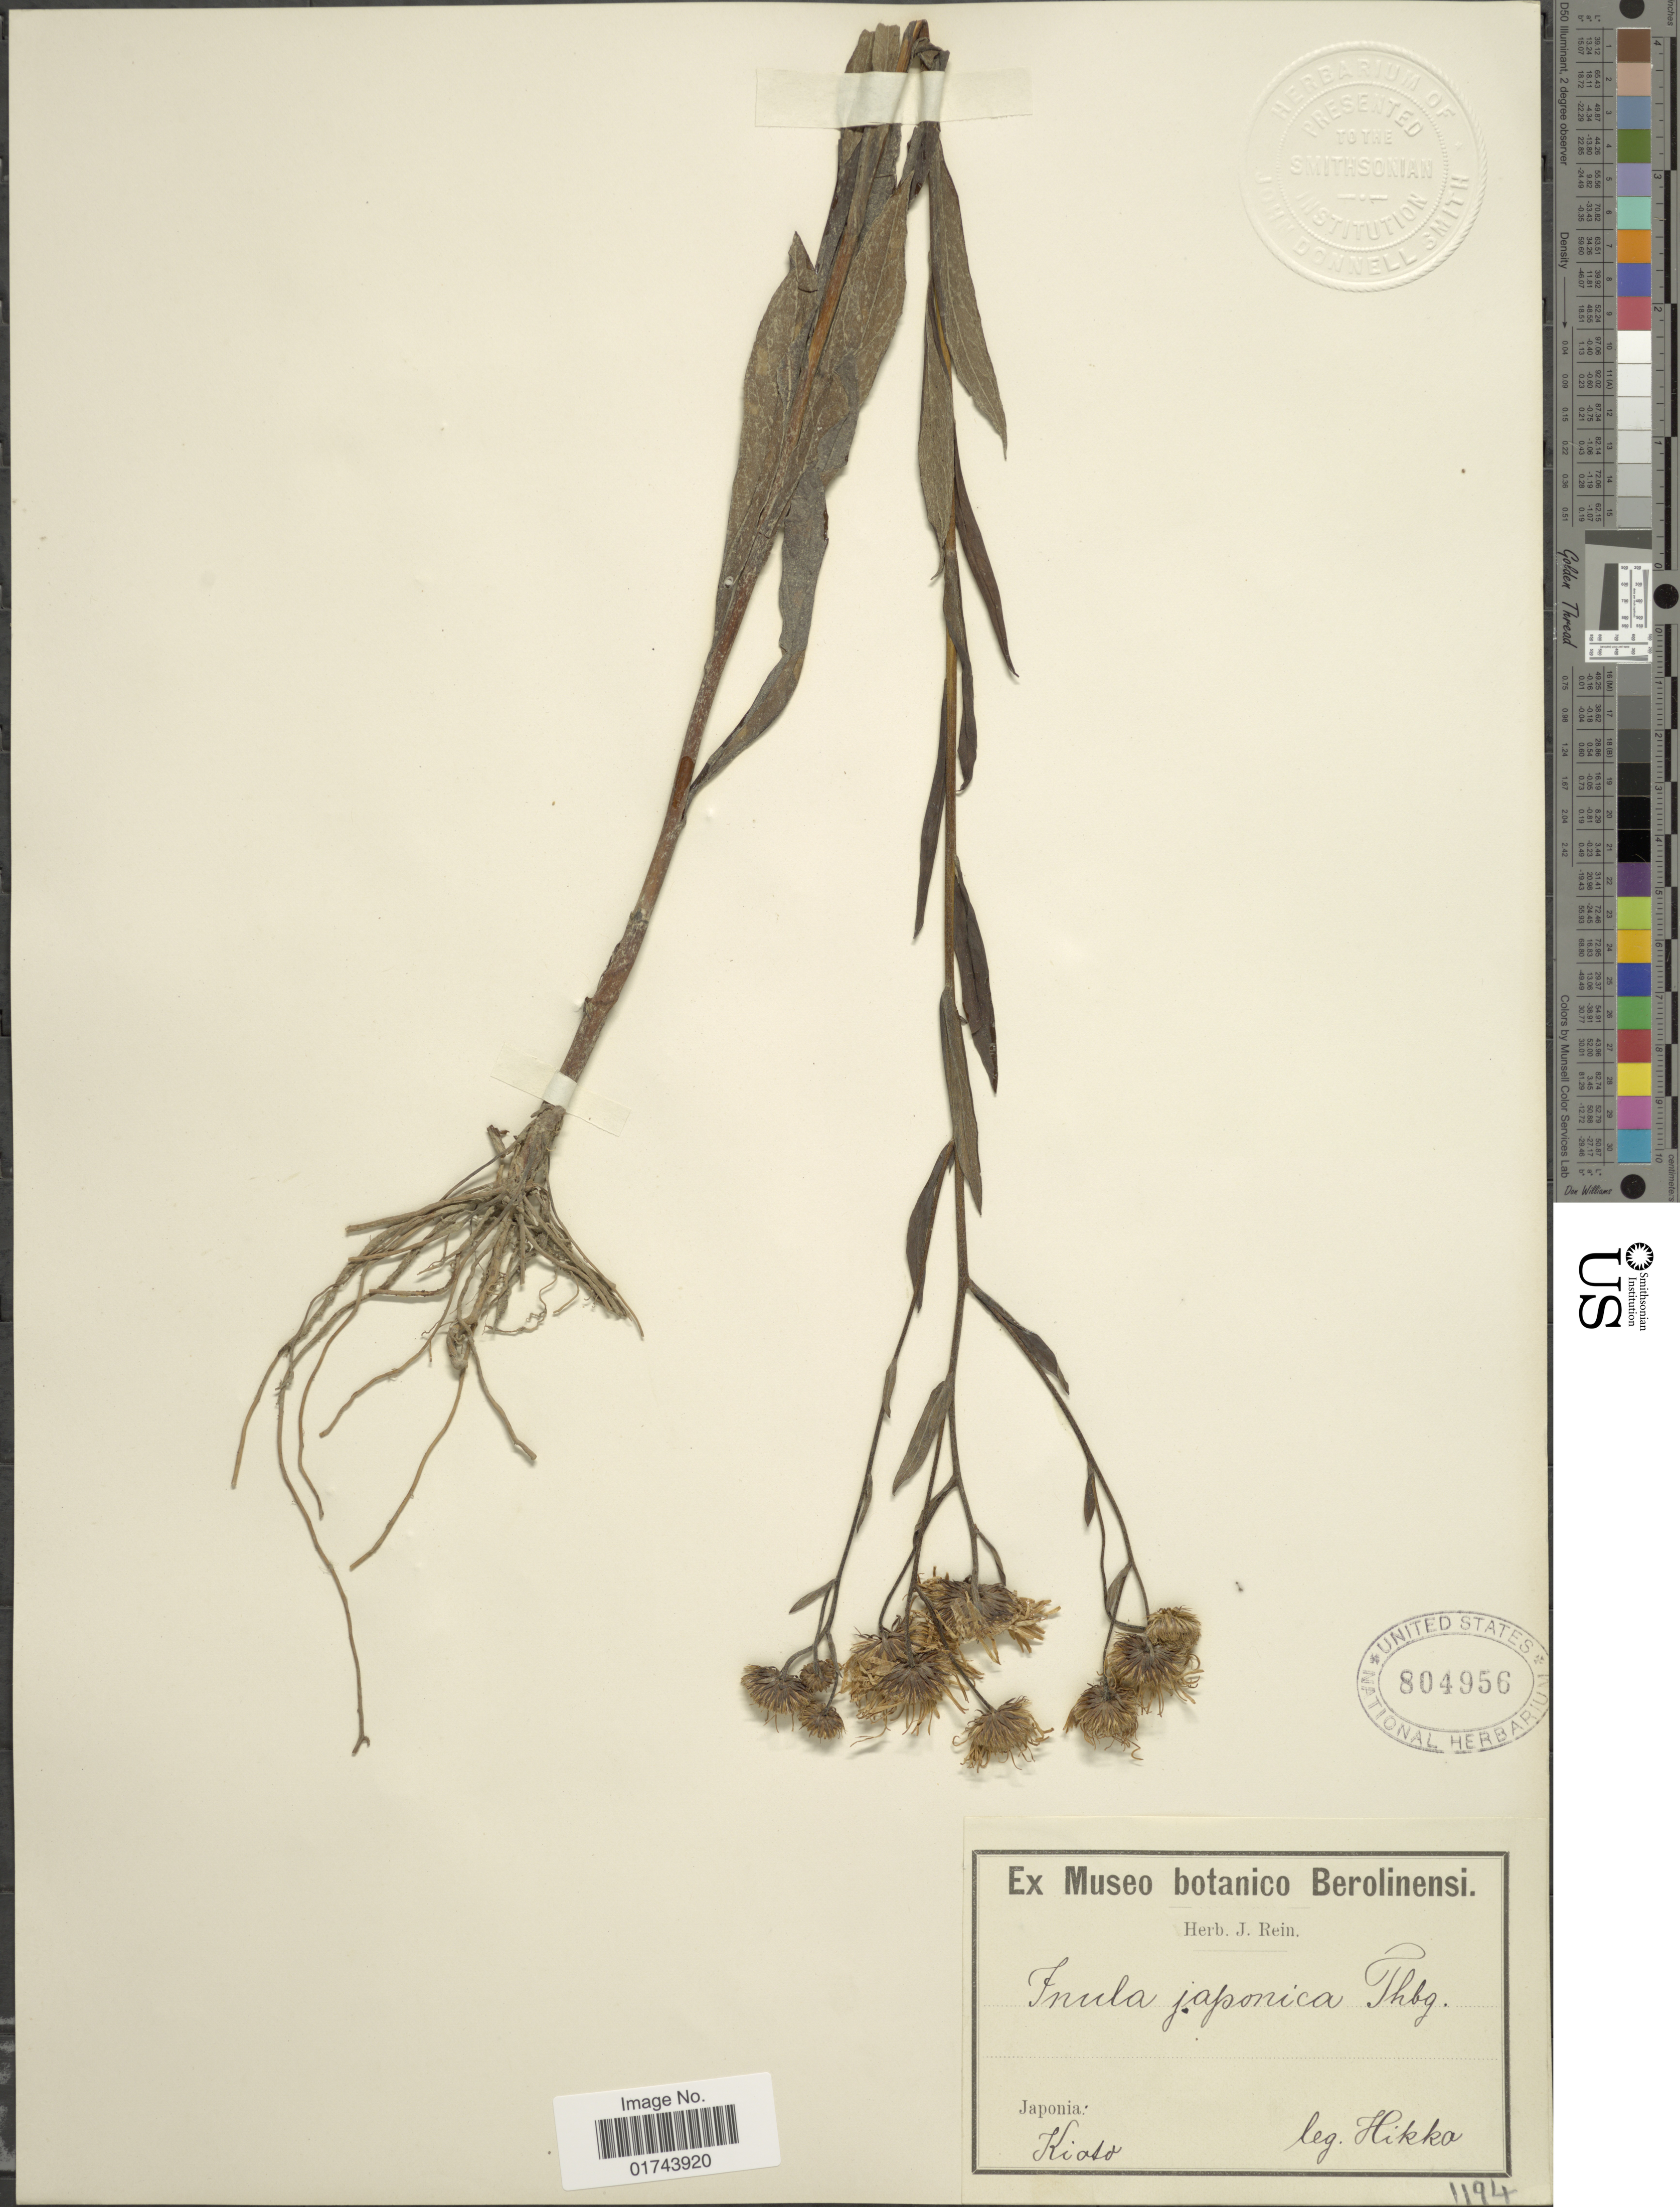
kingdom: Plantae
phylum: Tracheophyta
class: Magnoliopsida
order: Asterales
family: Asteraceae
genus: Inula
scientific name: Inula britannica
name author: L.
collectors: -. Hikko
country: Japan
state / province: Kyoto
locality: Japonia, Kioto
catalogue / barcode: US 804956